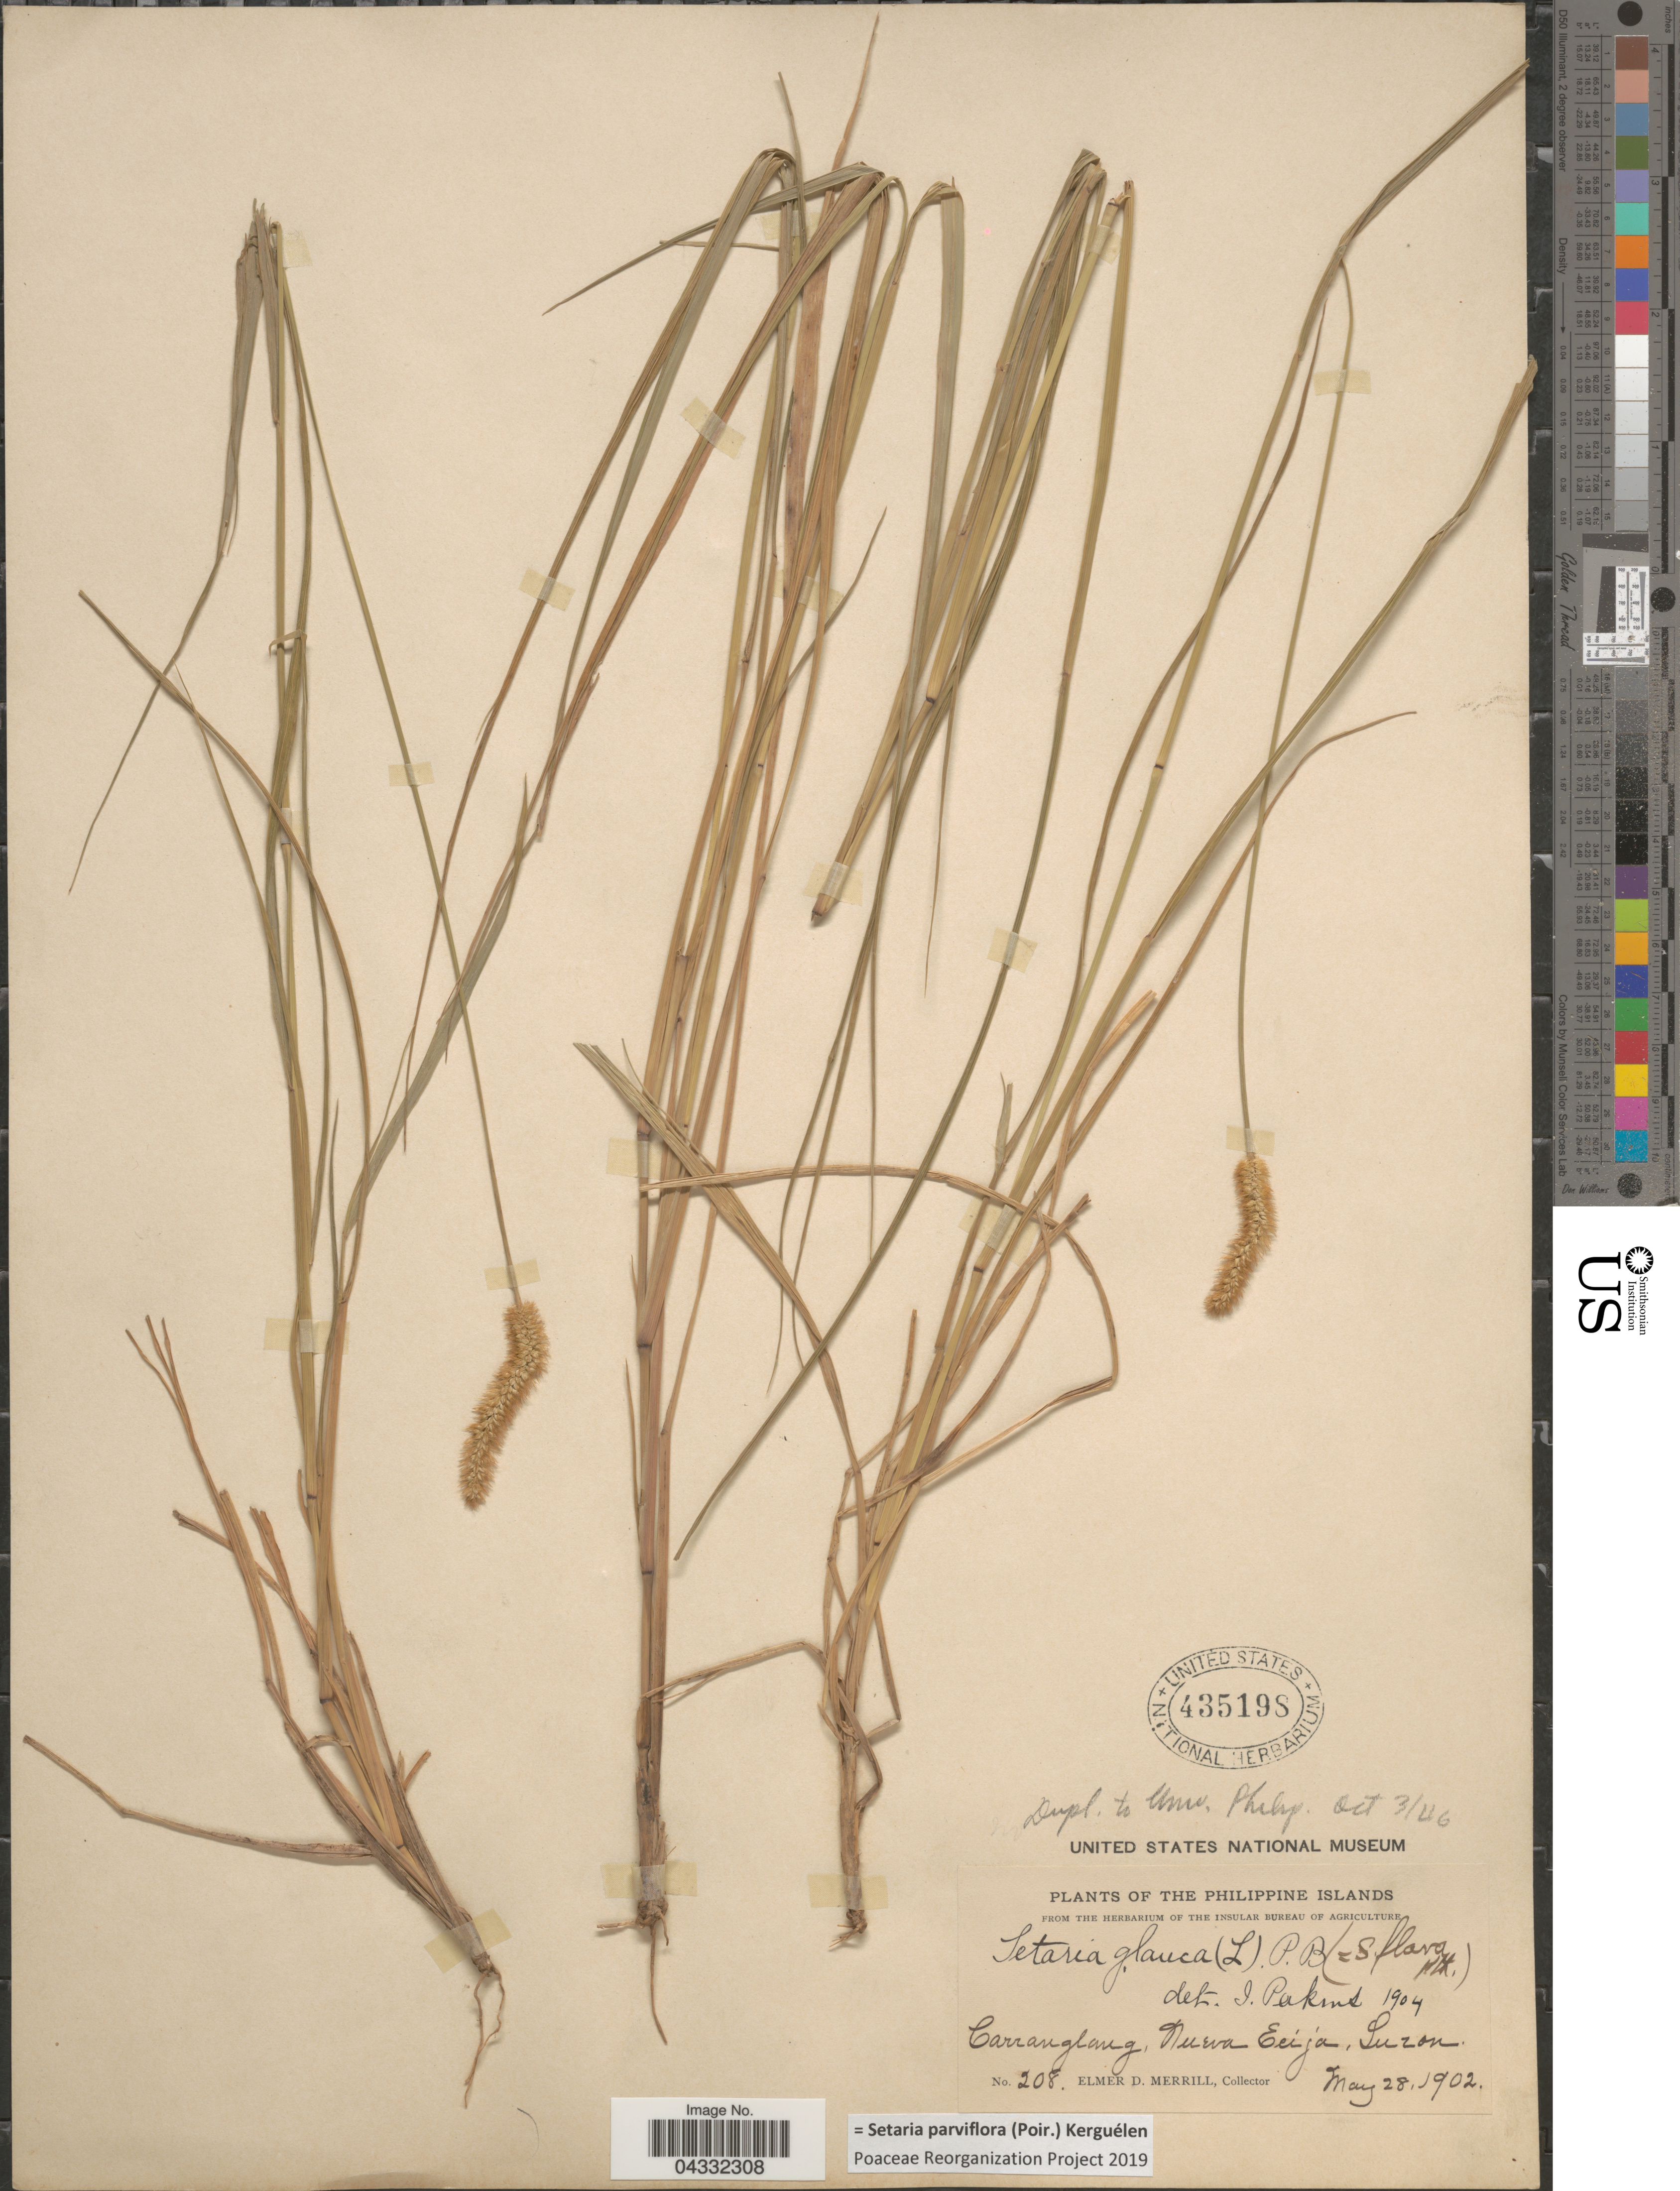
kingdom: Plantae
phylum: Tracheophyta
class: Liliopsida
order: Poales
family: Poaceae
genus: Setaria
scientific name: Setaria parviflora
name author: (Poir.) Kerguélen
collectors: E. D. Merrill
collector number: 208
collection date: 1902-05-28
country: Philippines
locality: The Philippine Islands. Carranglang, Nueva Ecija, Luzon.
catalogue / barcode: US 435198